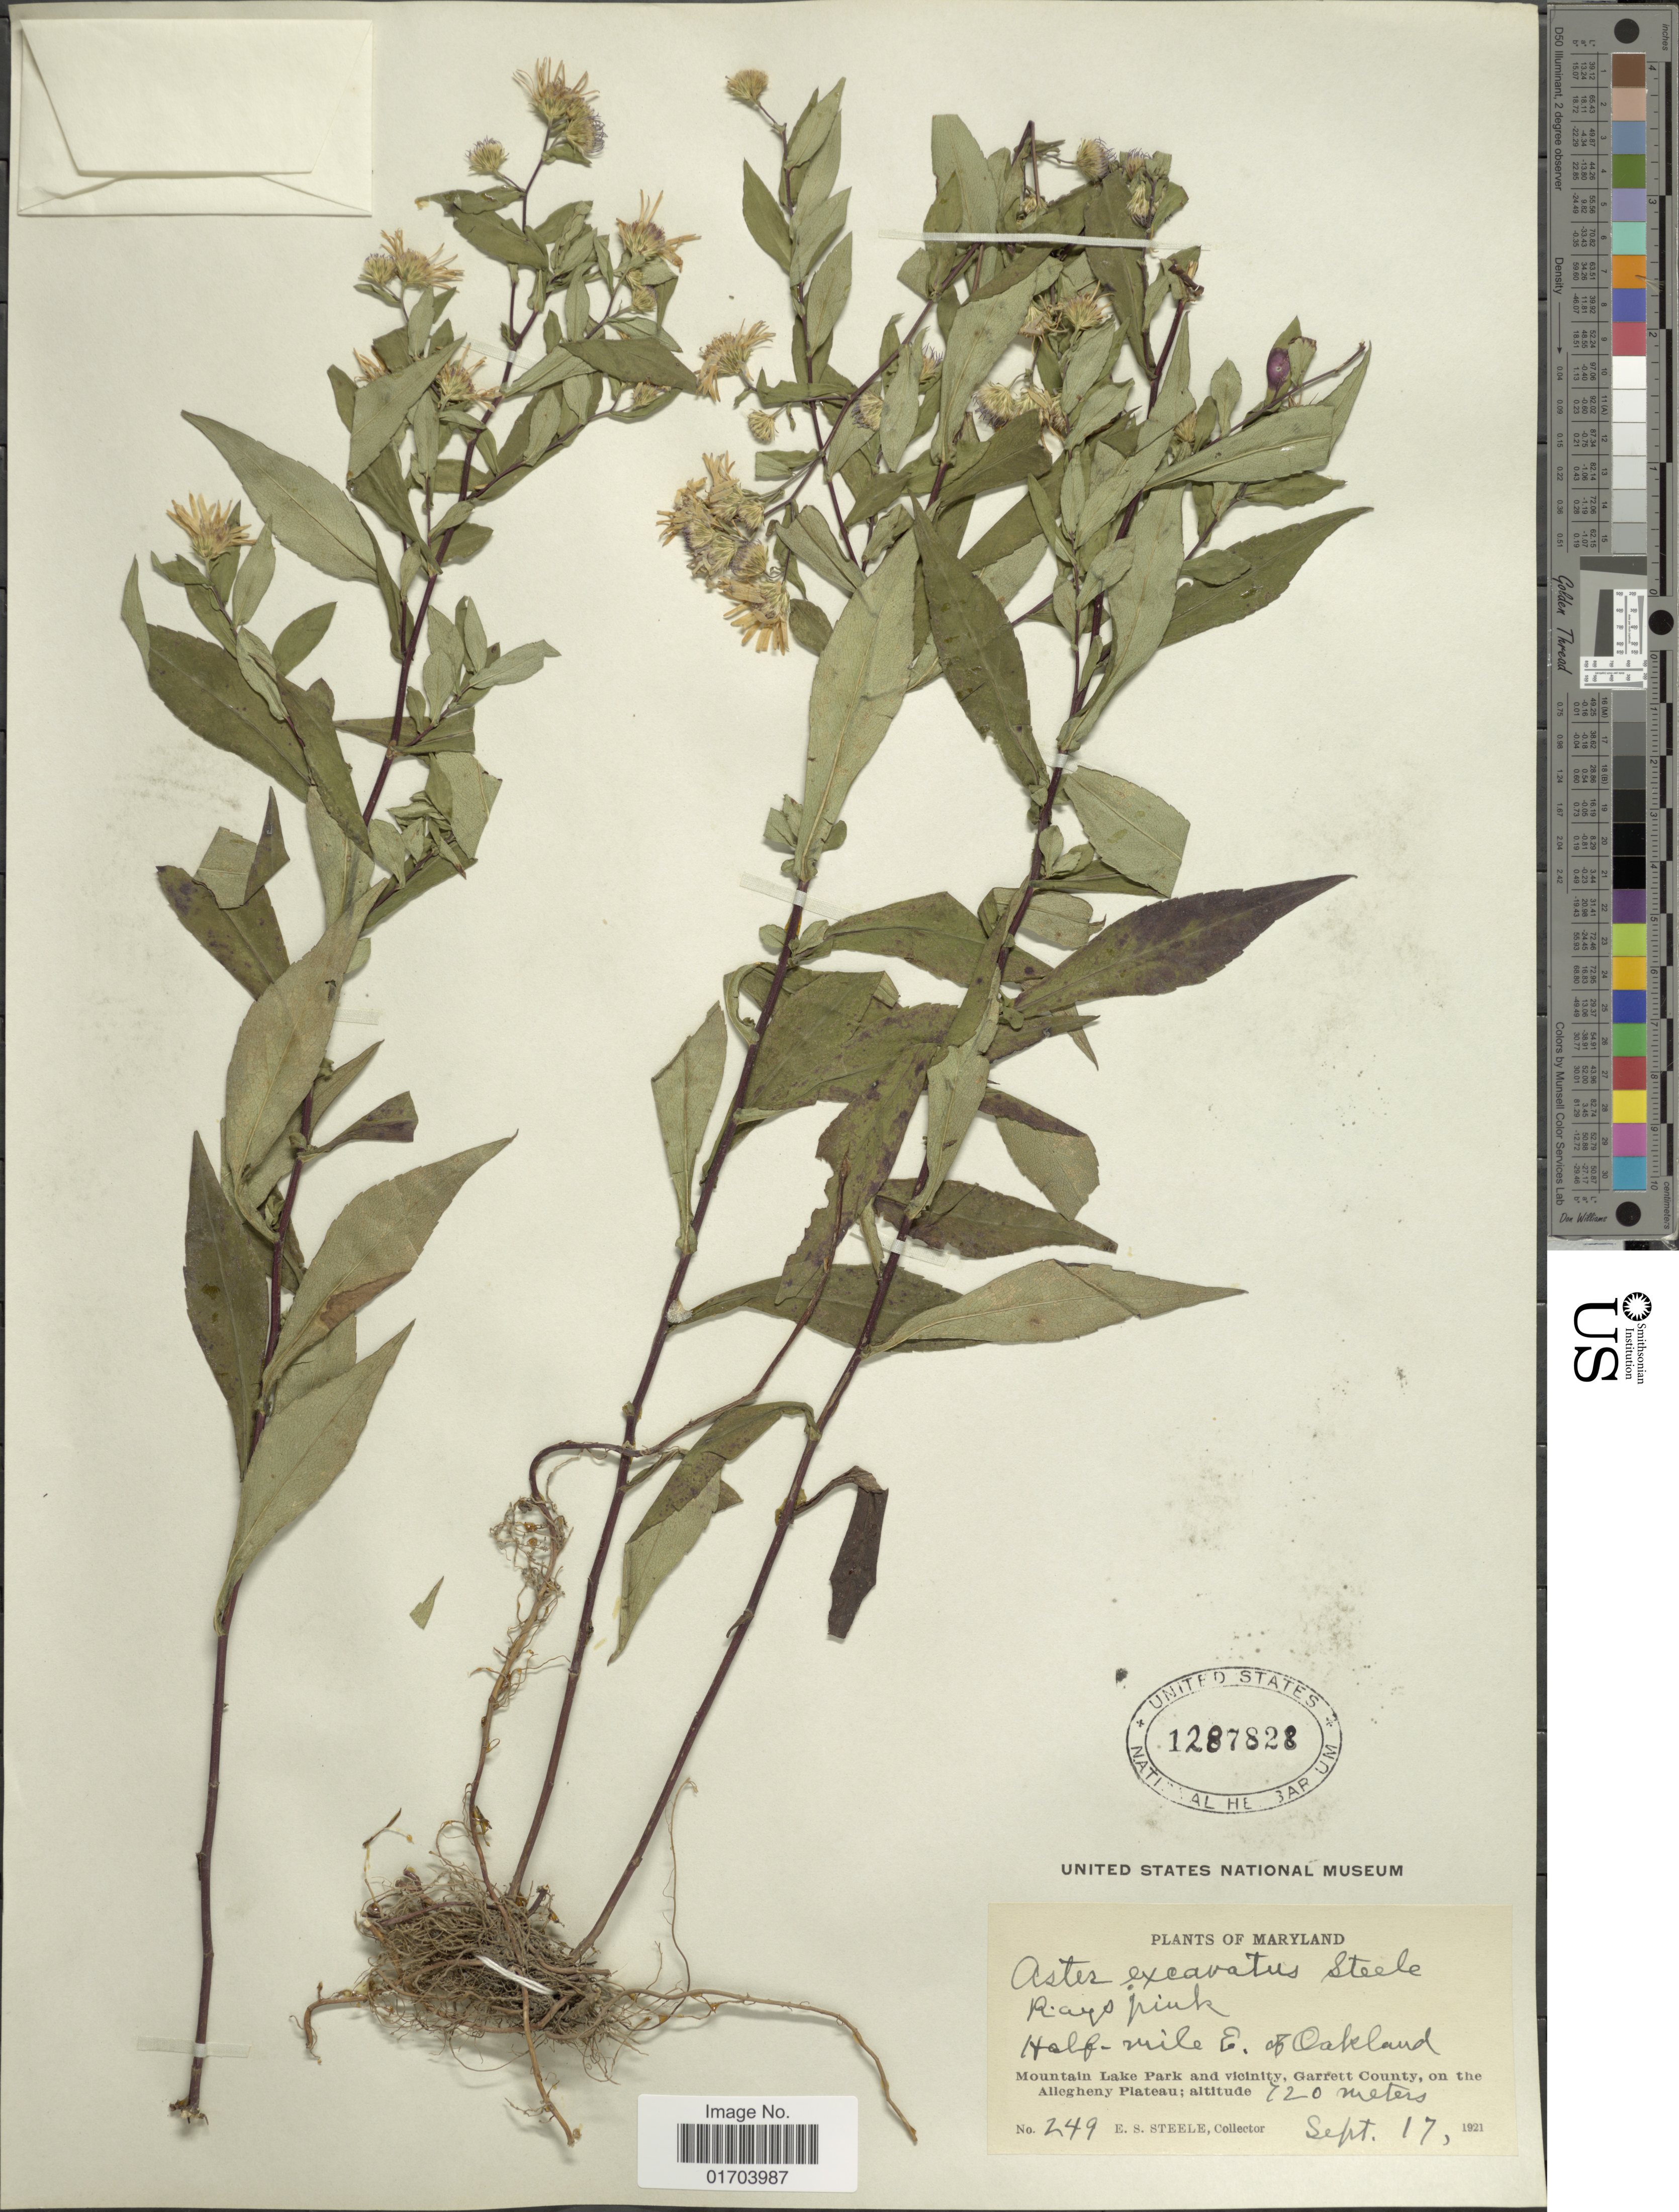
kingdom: Plantae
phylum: Tracheophyta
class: Magnoliopsida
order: Asterales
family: Asteraceae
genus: Aster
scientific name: Aster excavatus E.S. Steele sp. nov. ined.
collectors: E. Steele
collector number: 249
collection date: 1921-09-17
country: United States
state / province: Maryland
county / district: Garrett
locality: Half-mile E. of Oakland, Mountain Lake park and Vicinity, Garrett County, on the Allegheny Plateau.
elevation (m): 720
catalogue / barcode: US 1287828